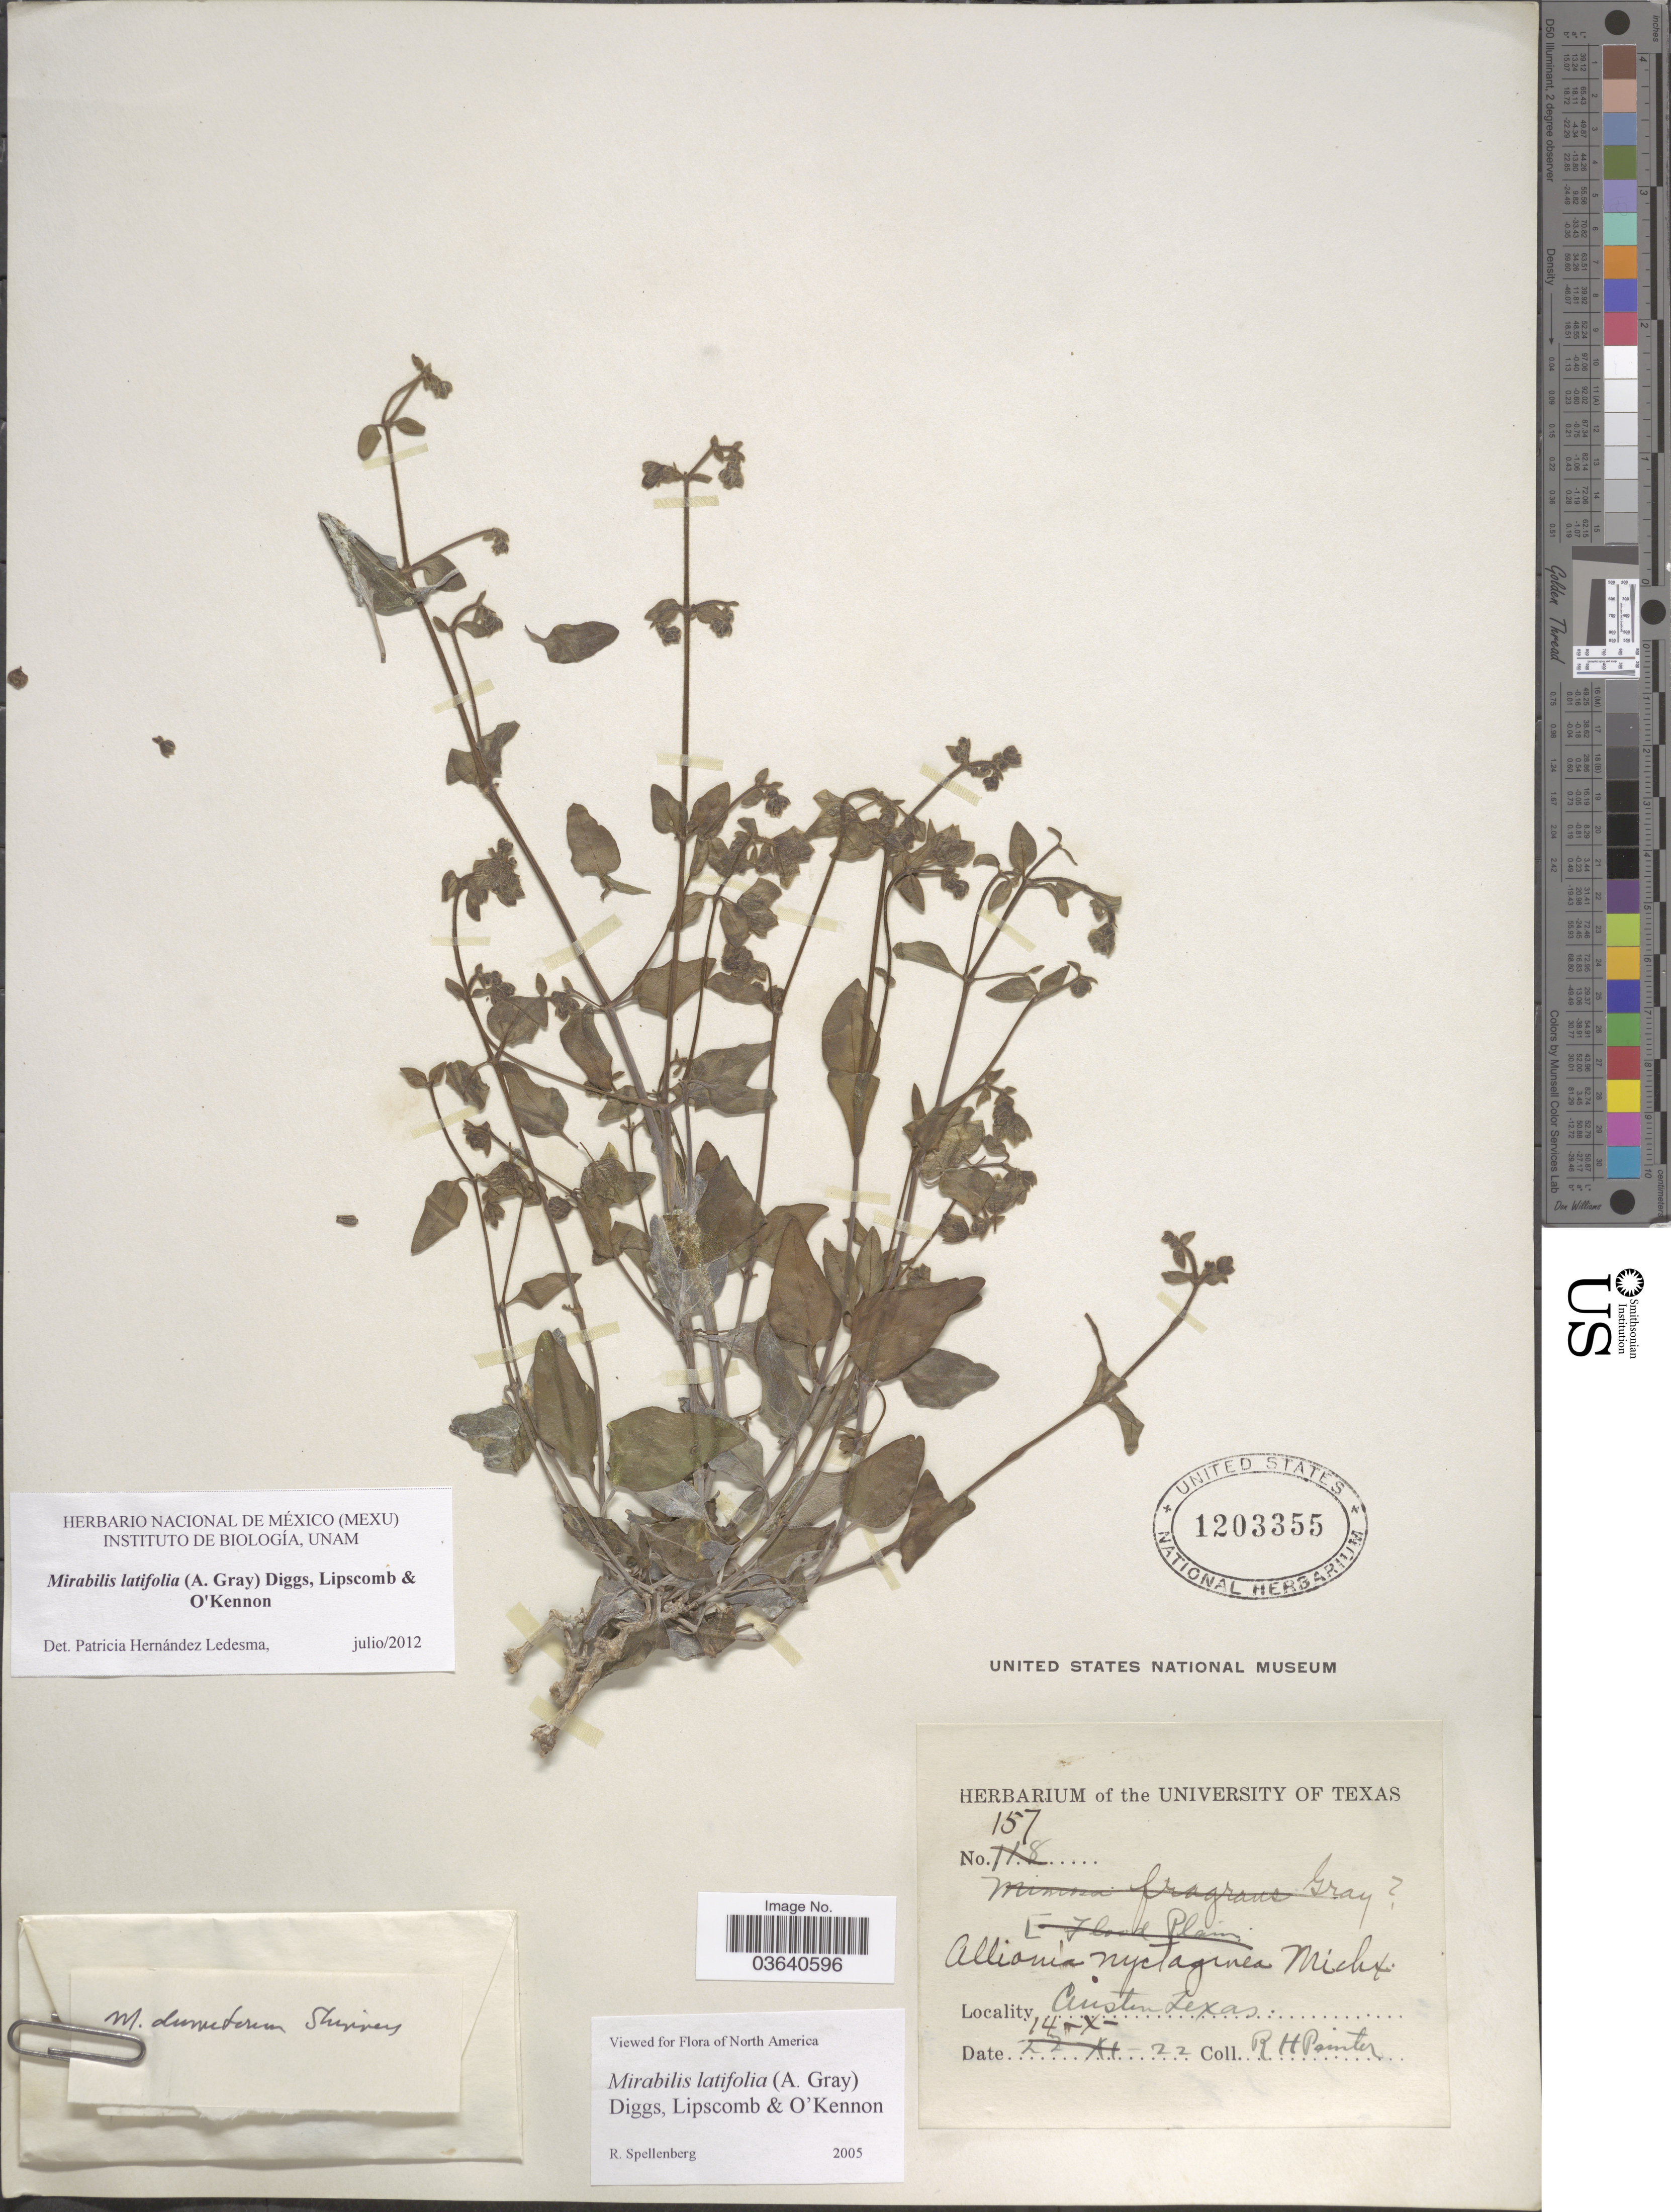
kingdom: Plantae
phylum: Tracheophyta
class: Magnoliopsida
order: Caryophyllales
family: Nyctaginaceae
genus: Mirabilis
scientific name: Mirabilis latifolia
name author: (A. Gray) Diggs et al.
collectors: Painter, R. H.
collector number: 157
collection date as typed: Transcribed d/m/y: 14/10/22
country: United States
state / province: Texas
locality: Austin.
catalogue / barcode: US 1203355